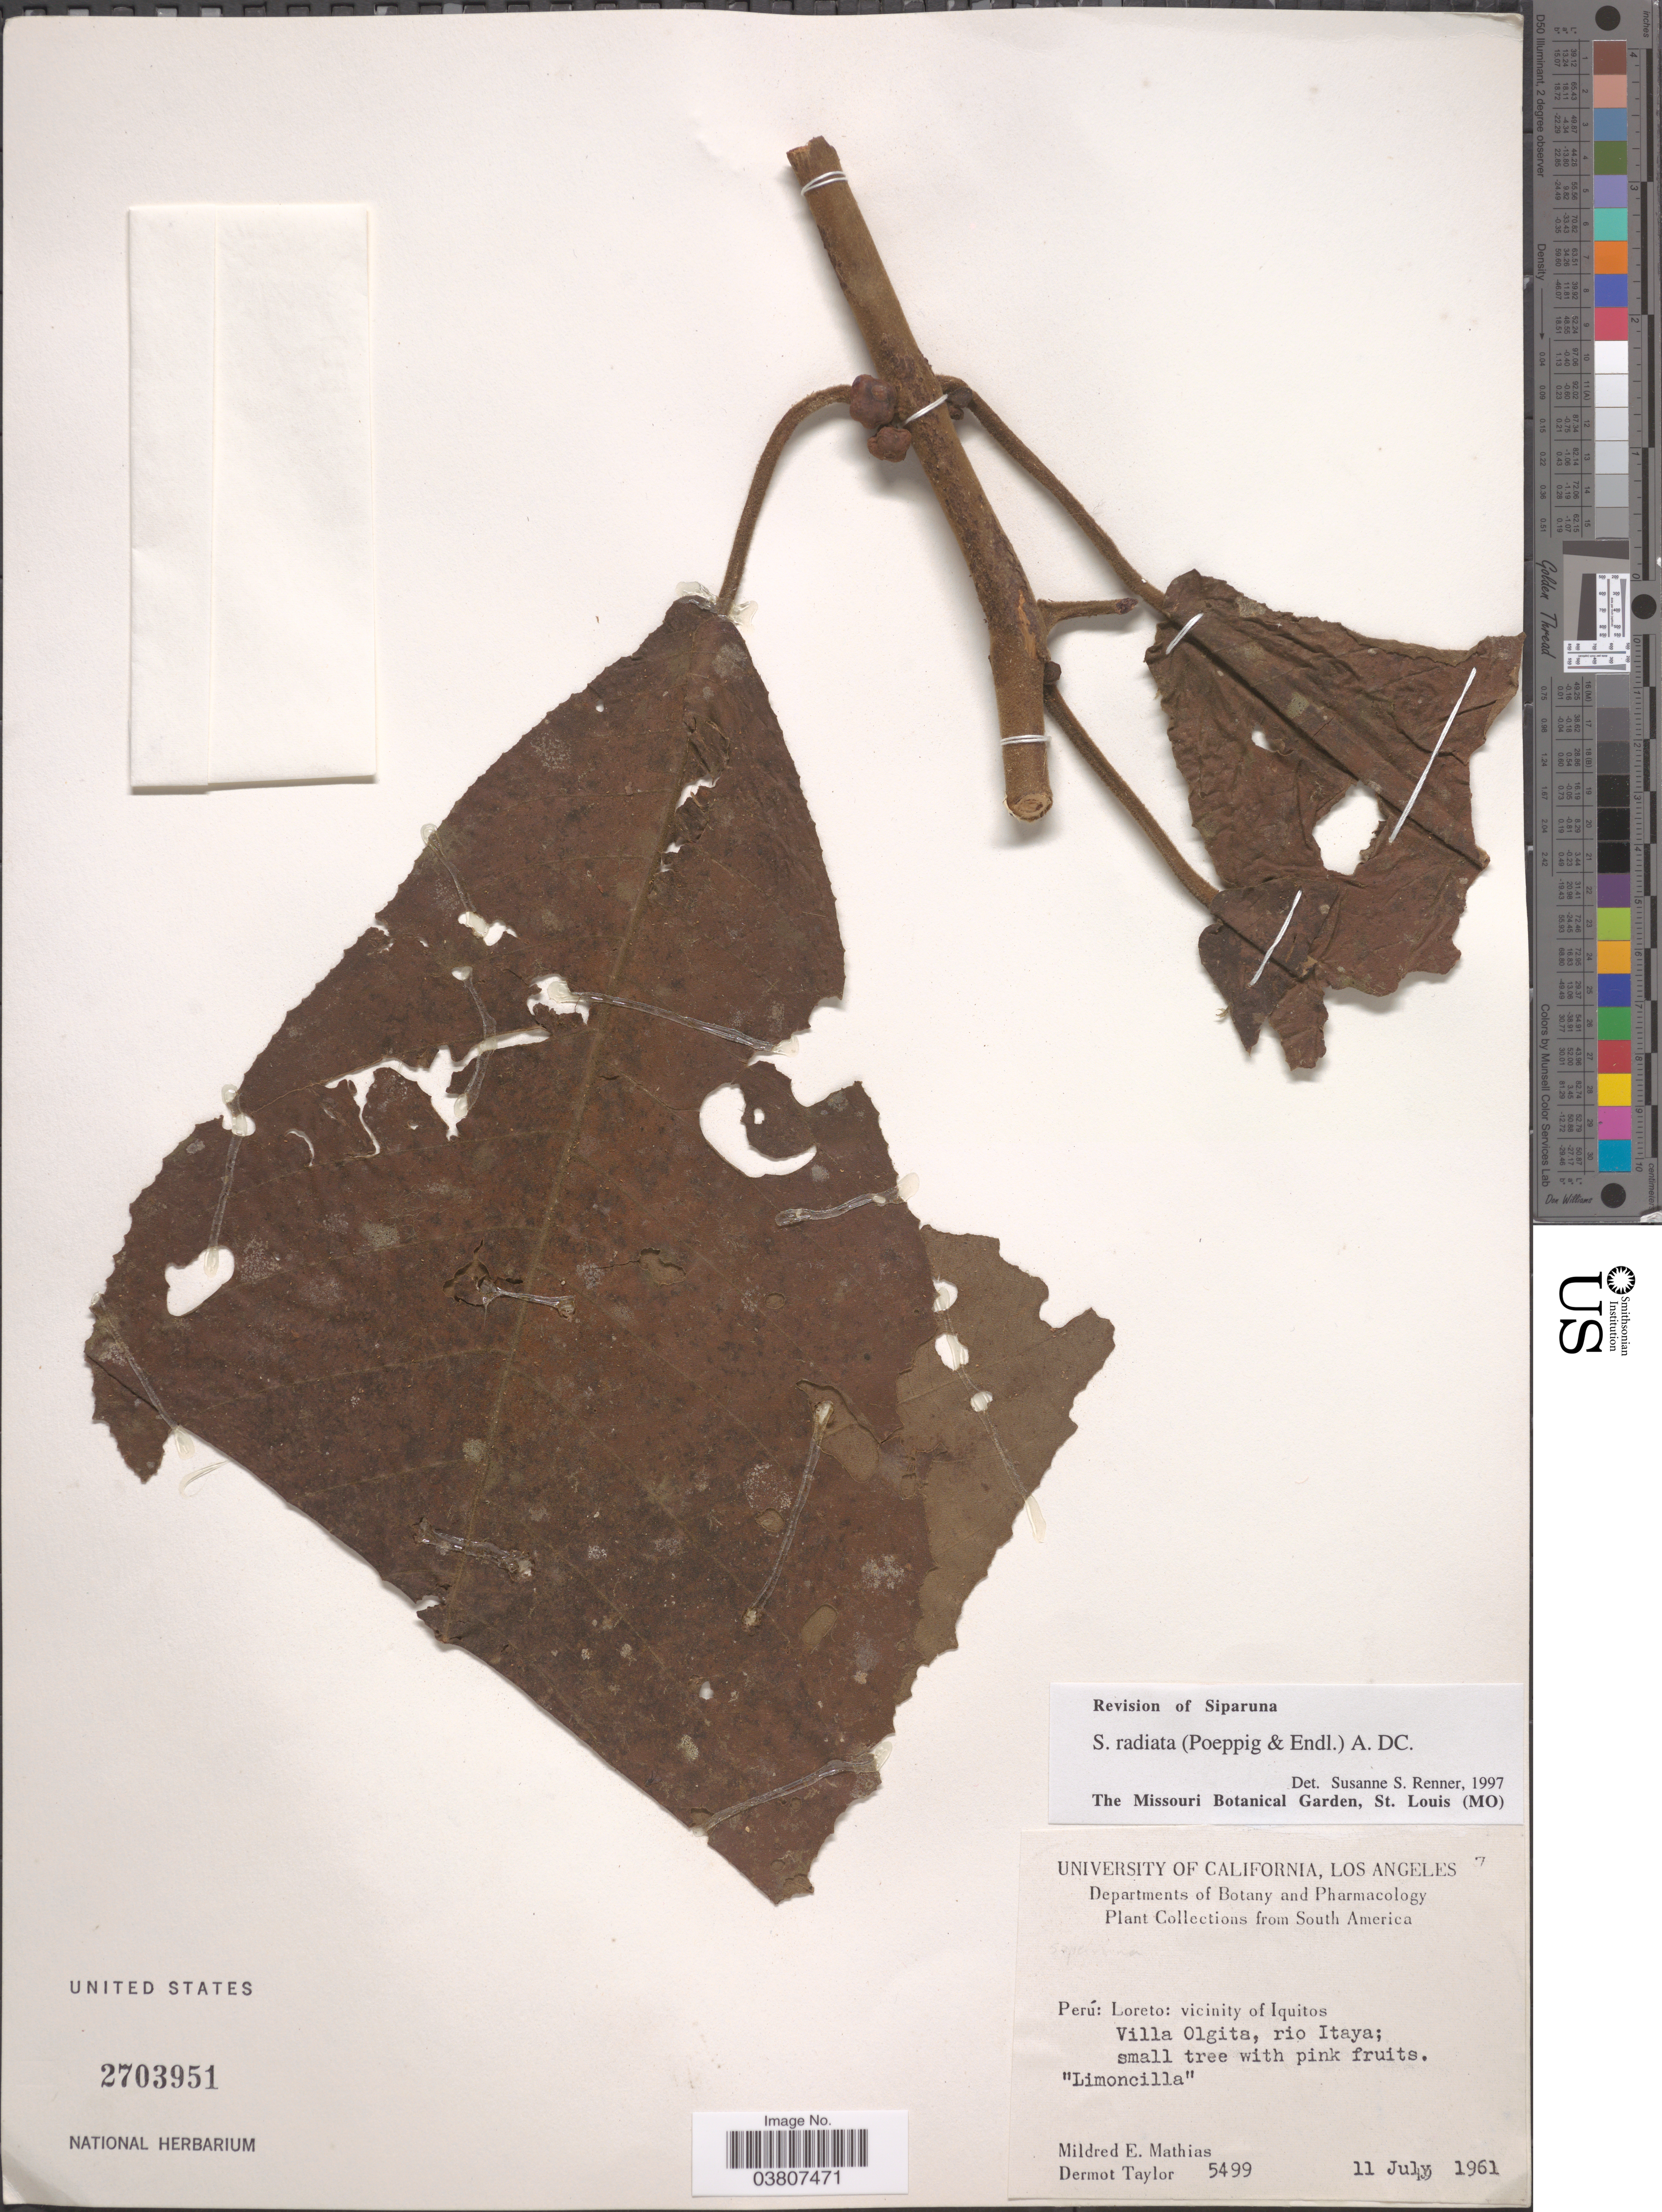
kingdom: Plantae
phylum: Tracheophyta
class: Magnoliopsida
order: Laurales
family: Siparunaceae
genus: Siparuna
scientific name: Siparuna sessiliflora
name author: (Kunth) A. DC.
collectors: M. E. Mathias & D. Taylor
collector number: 5499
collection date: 1961-07-11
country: Peru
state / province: Loreto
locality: Vicinity of Iquitos. Villa Olgita, rio Itaya.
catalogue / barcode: US 2703951